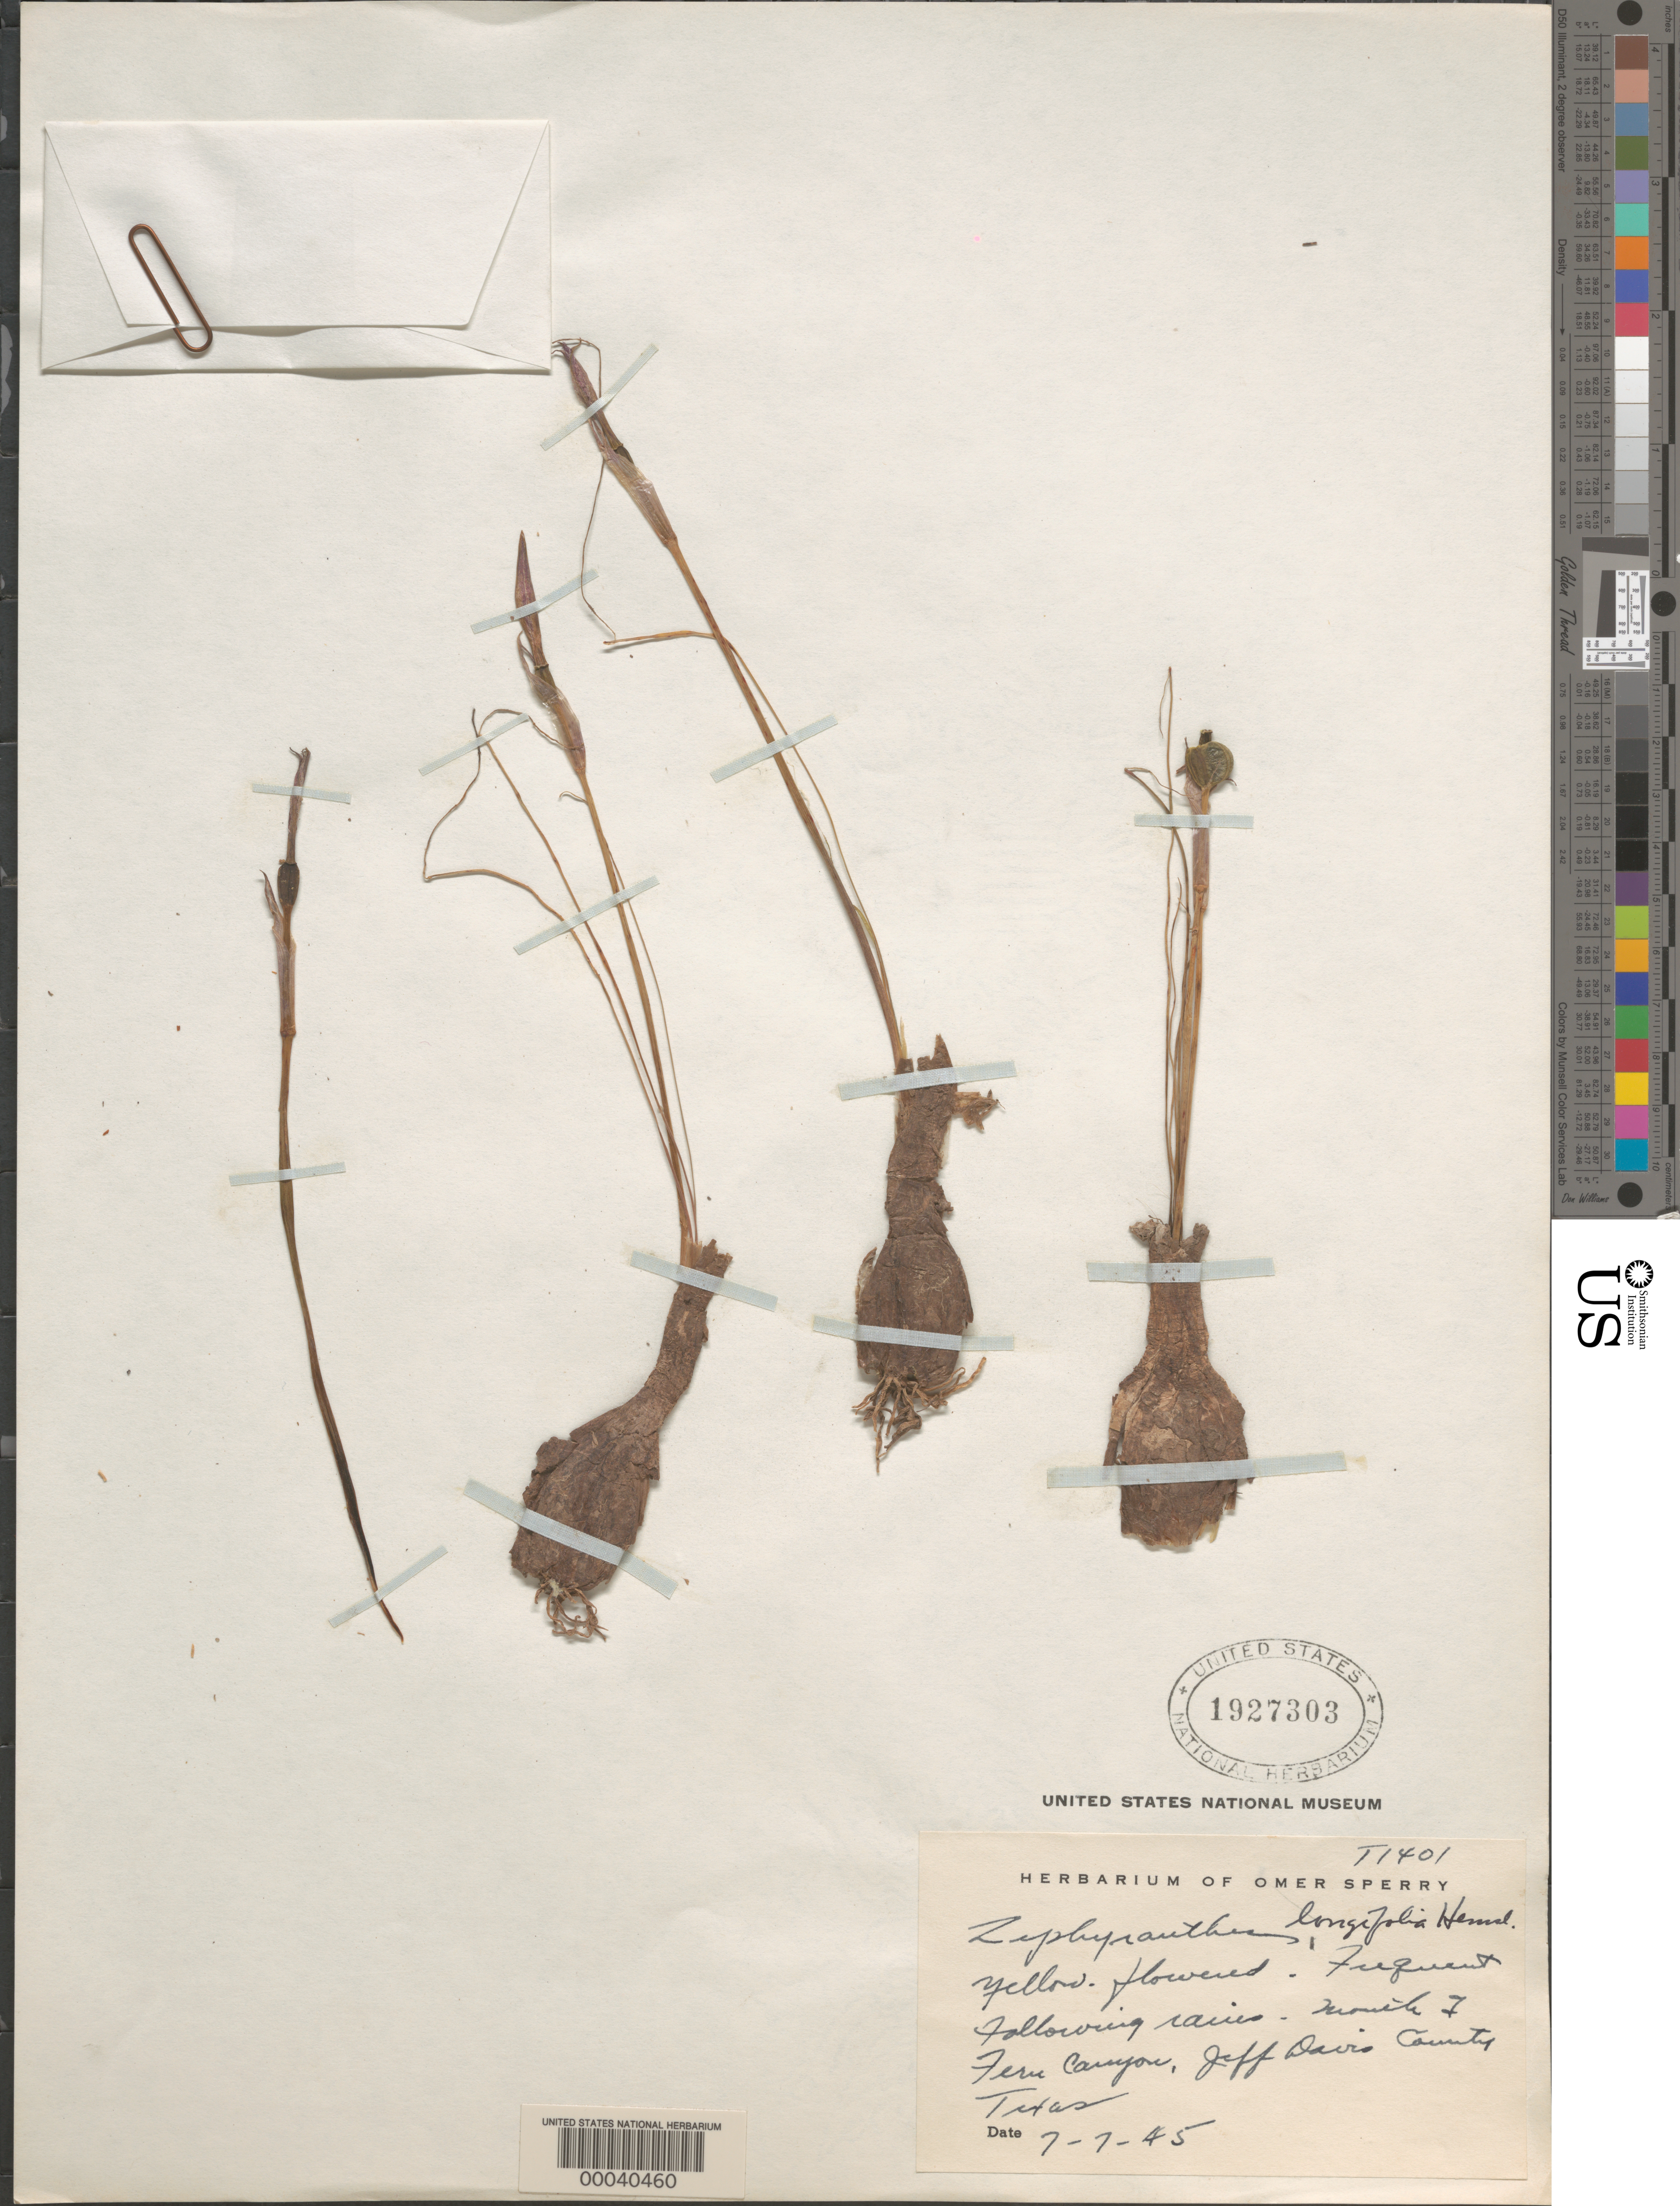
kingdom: Plantae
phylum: Tracheophyta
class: Liliopsida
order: Asparagales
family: Amaryllidaceae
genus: Zephyranthes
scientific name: Zephyranthes longifolia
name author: Hemsl.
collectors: O. E. Sperry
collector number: T1401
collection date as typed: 07 Jul 1945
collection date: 1945-07-07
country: United States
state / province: Texas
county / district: Jeff Davis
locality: Mouth of fern canyon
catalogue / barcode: US 1927303